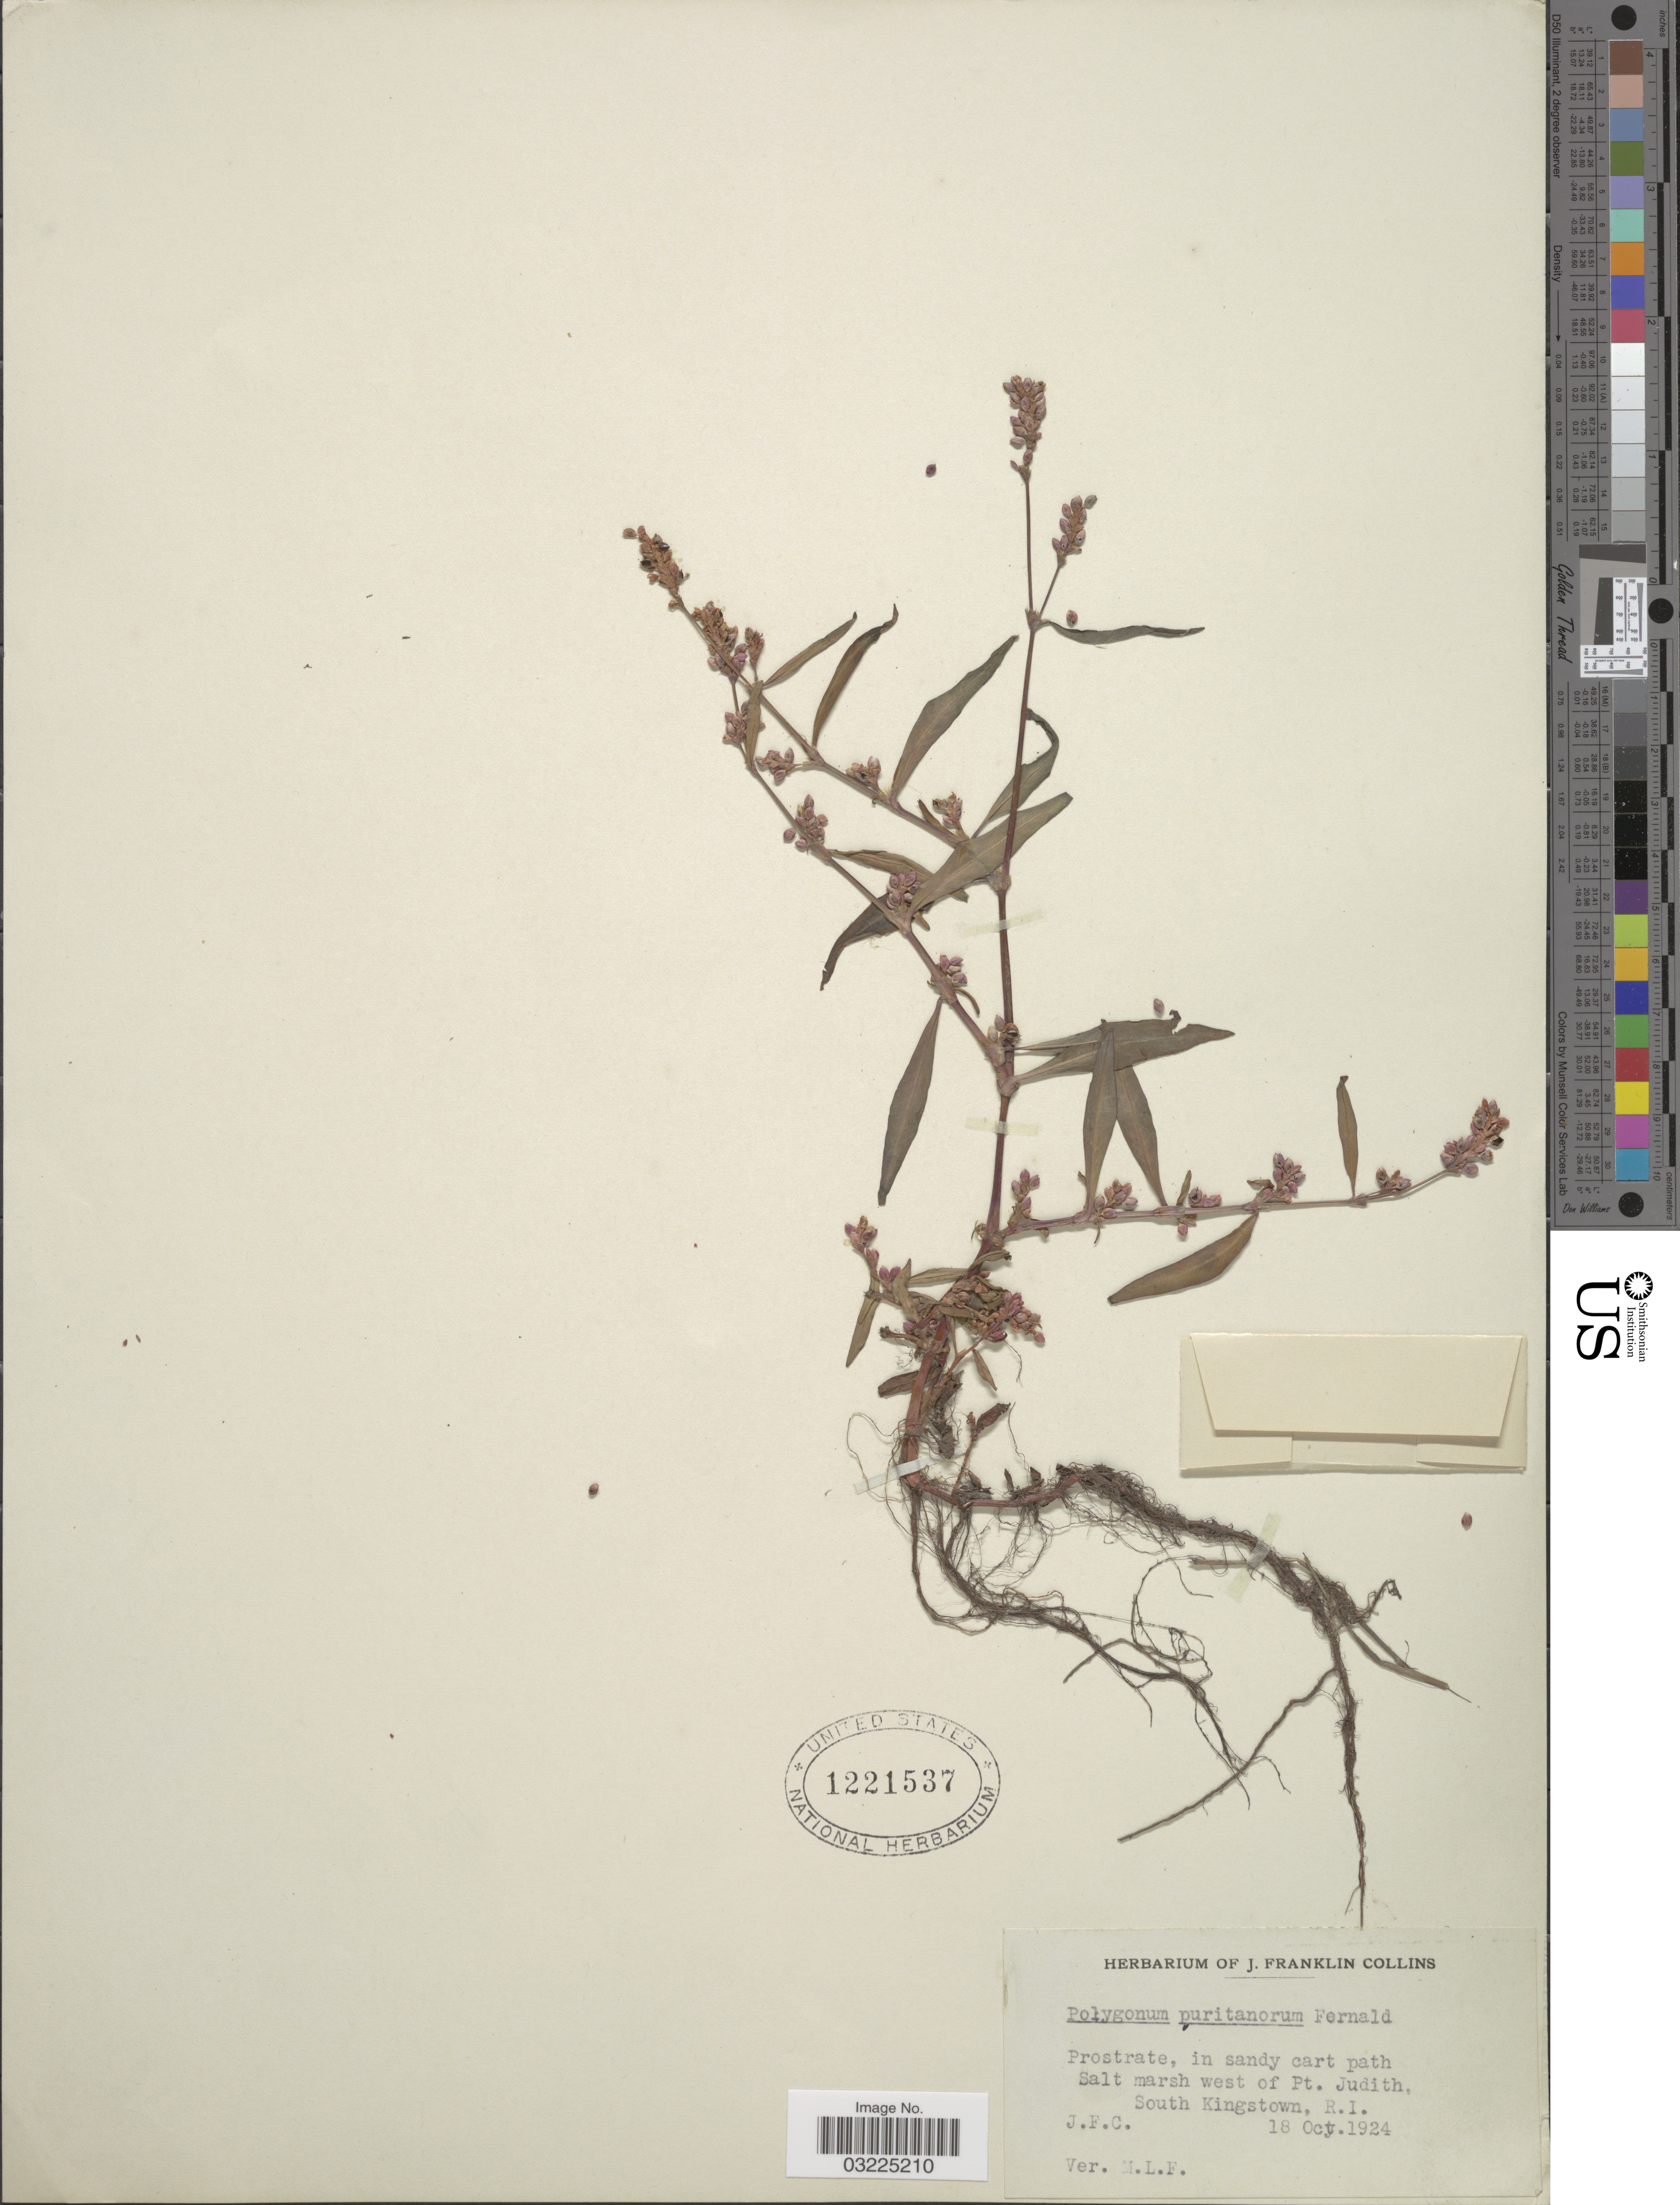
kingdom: Plantae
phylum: Tracheophyta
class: Magnoliopsida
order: Caryophyllales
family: Polygonaceae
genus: Persicaria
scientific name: Persicaria puritanorum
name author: (Fernald) Soják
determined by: Atha, D. E.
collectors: J. Collins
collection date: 1924-10-18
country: United States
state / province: Rhode Island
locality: Salt marsh west of Pt. Judith, South Kingstown.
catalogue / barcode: US 1221537